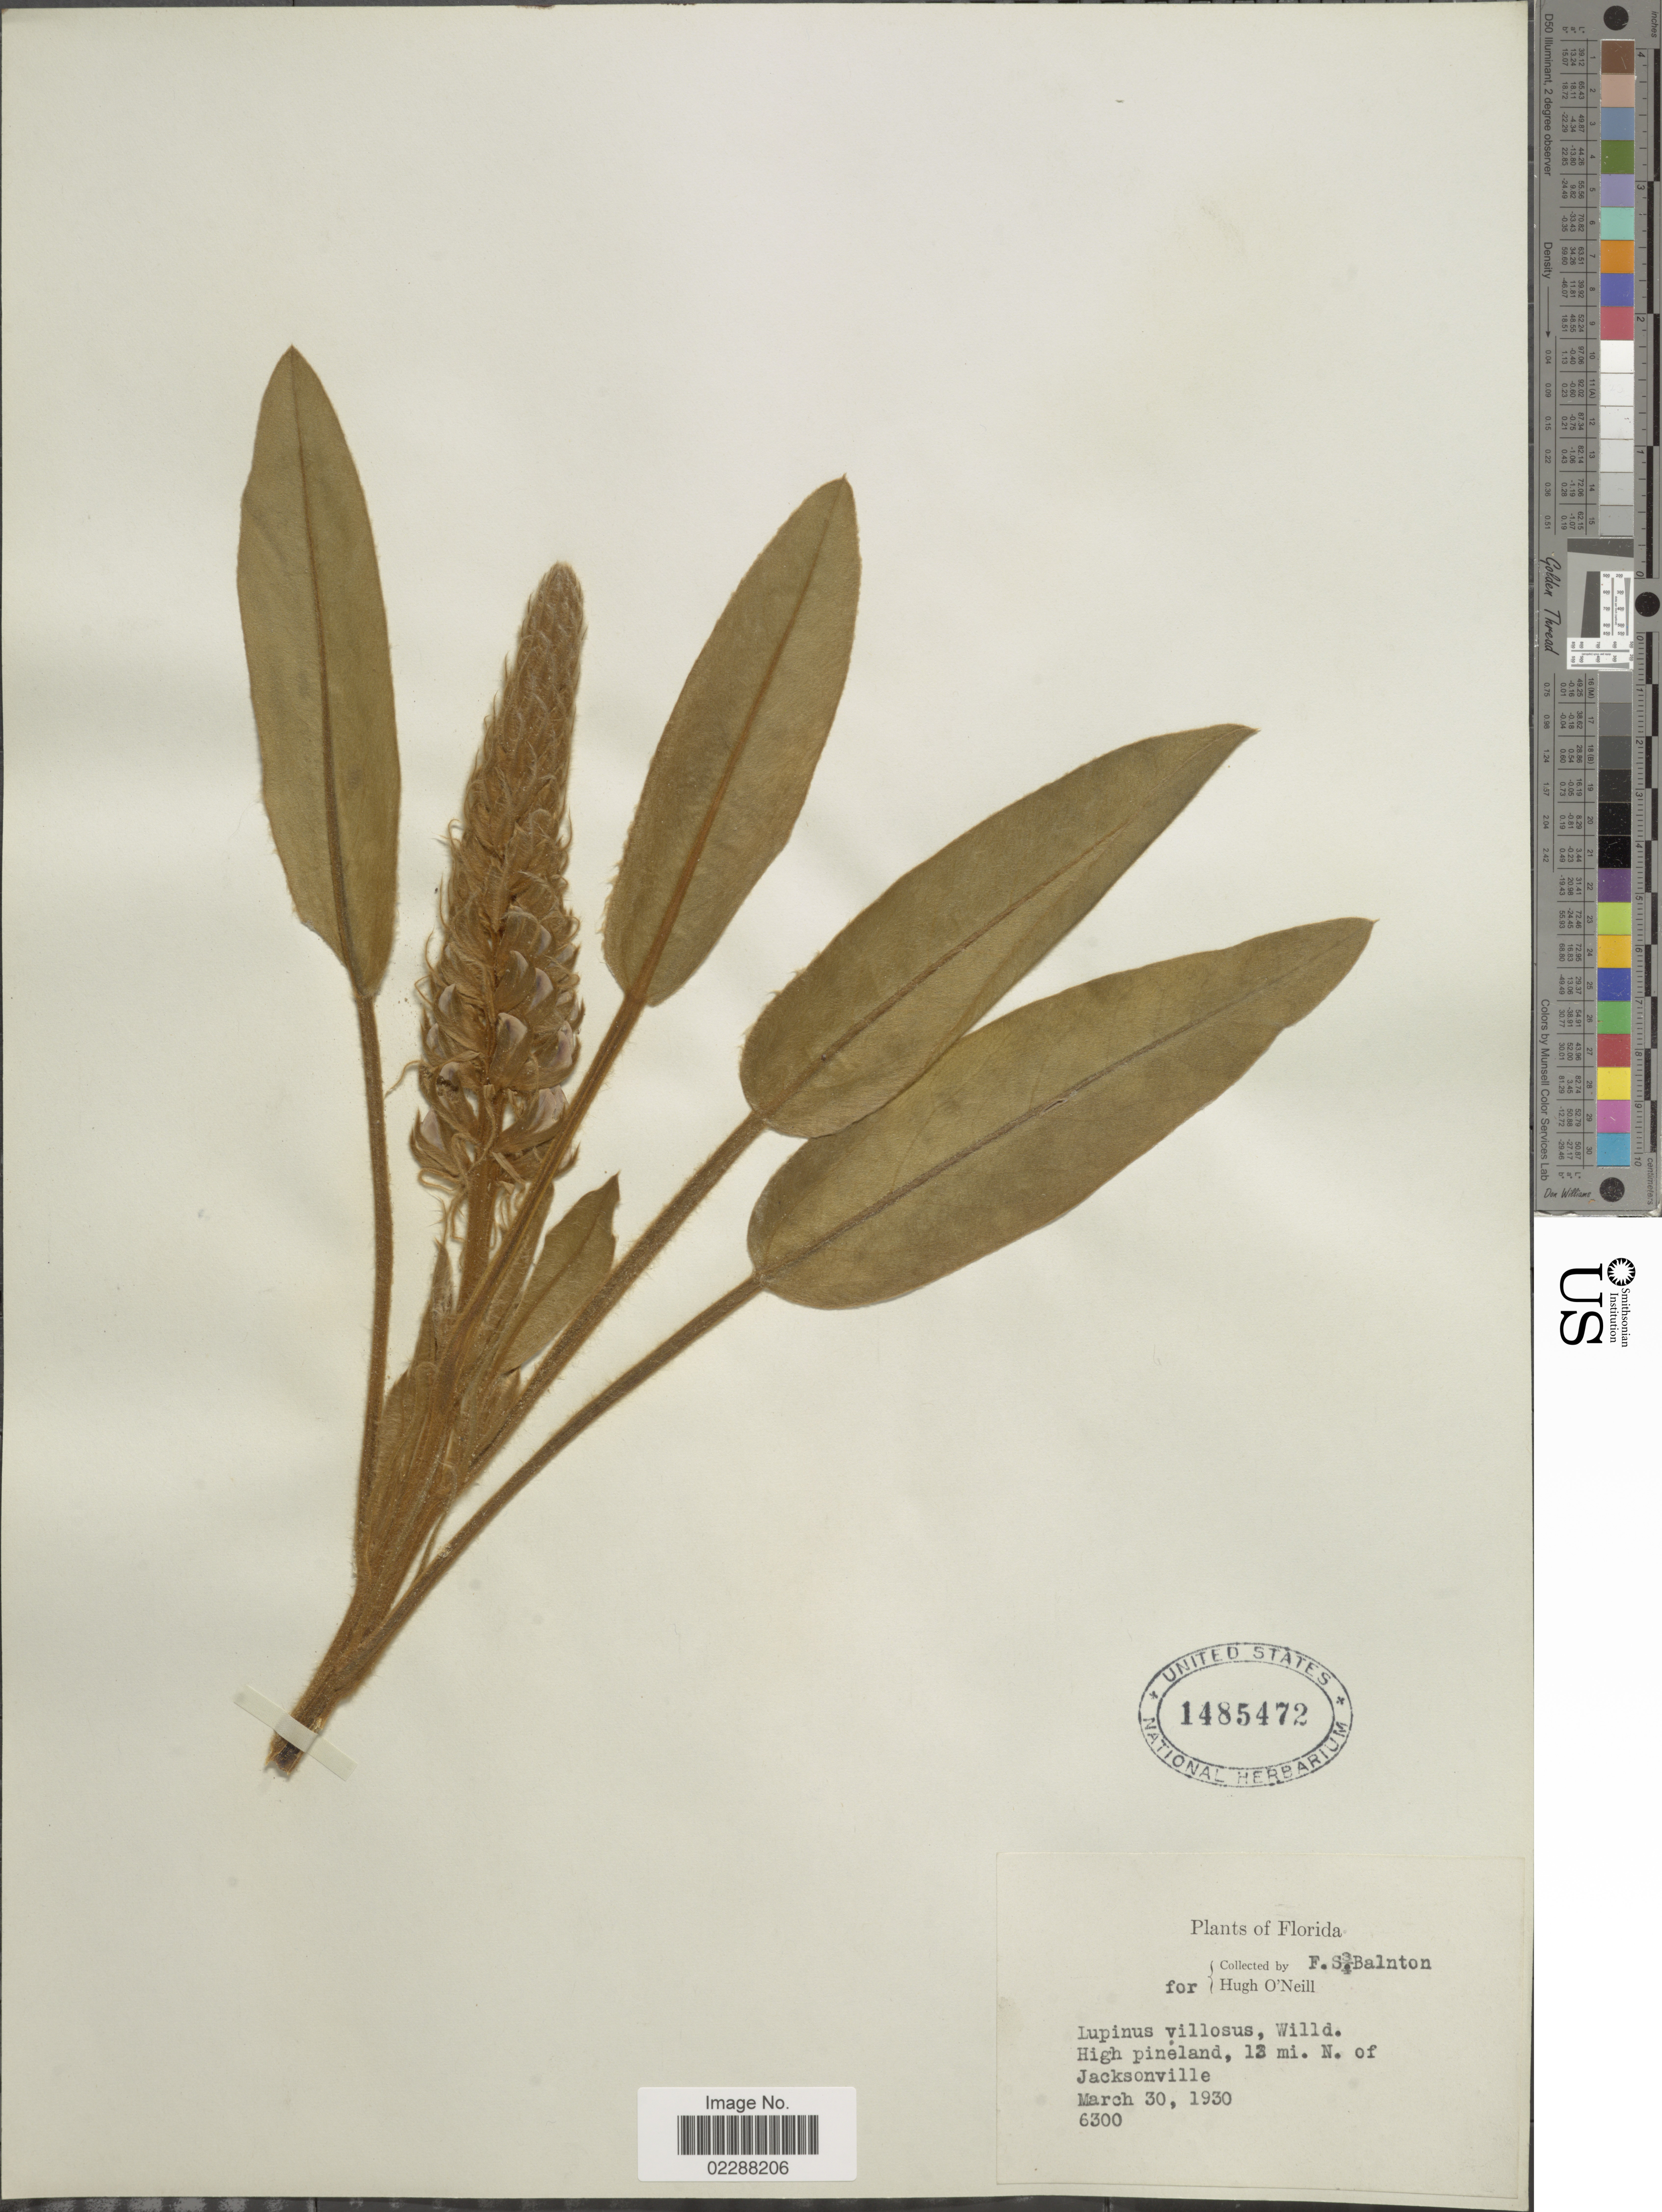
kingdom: Plantae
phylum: Tracheophyta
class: Magnoliopsida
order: Fabales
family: Fabaceae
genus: Lupinus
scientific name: Lupinus villosus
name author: Willd.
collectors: F. S. Blanton & H. O'Neill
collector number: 6300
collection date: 1930-03-30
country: United States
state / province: Florida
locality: High pineland, 13 mi. N. of Jacksonville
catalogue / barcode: US 1485472